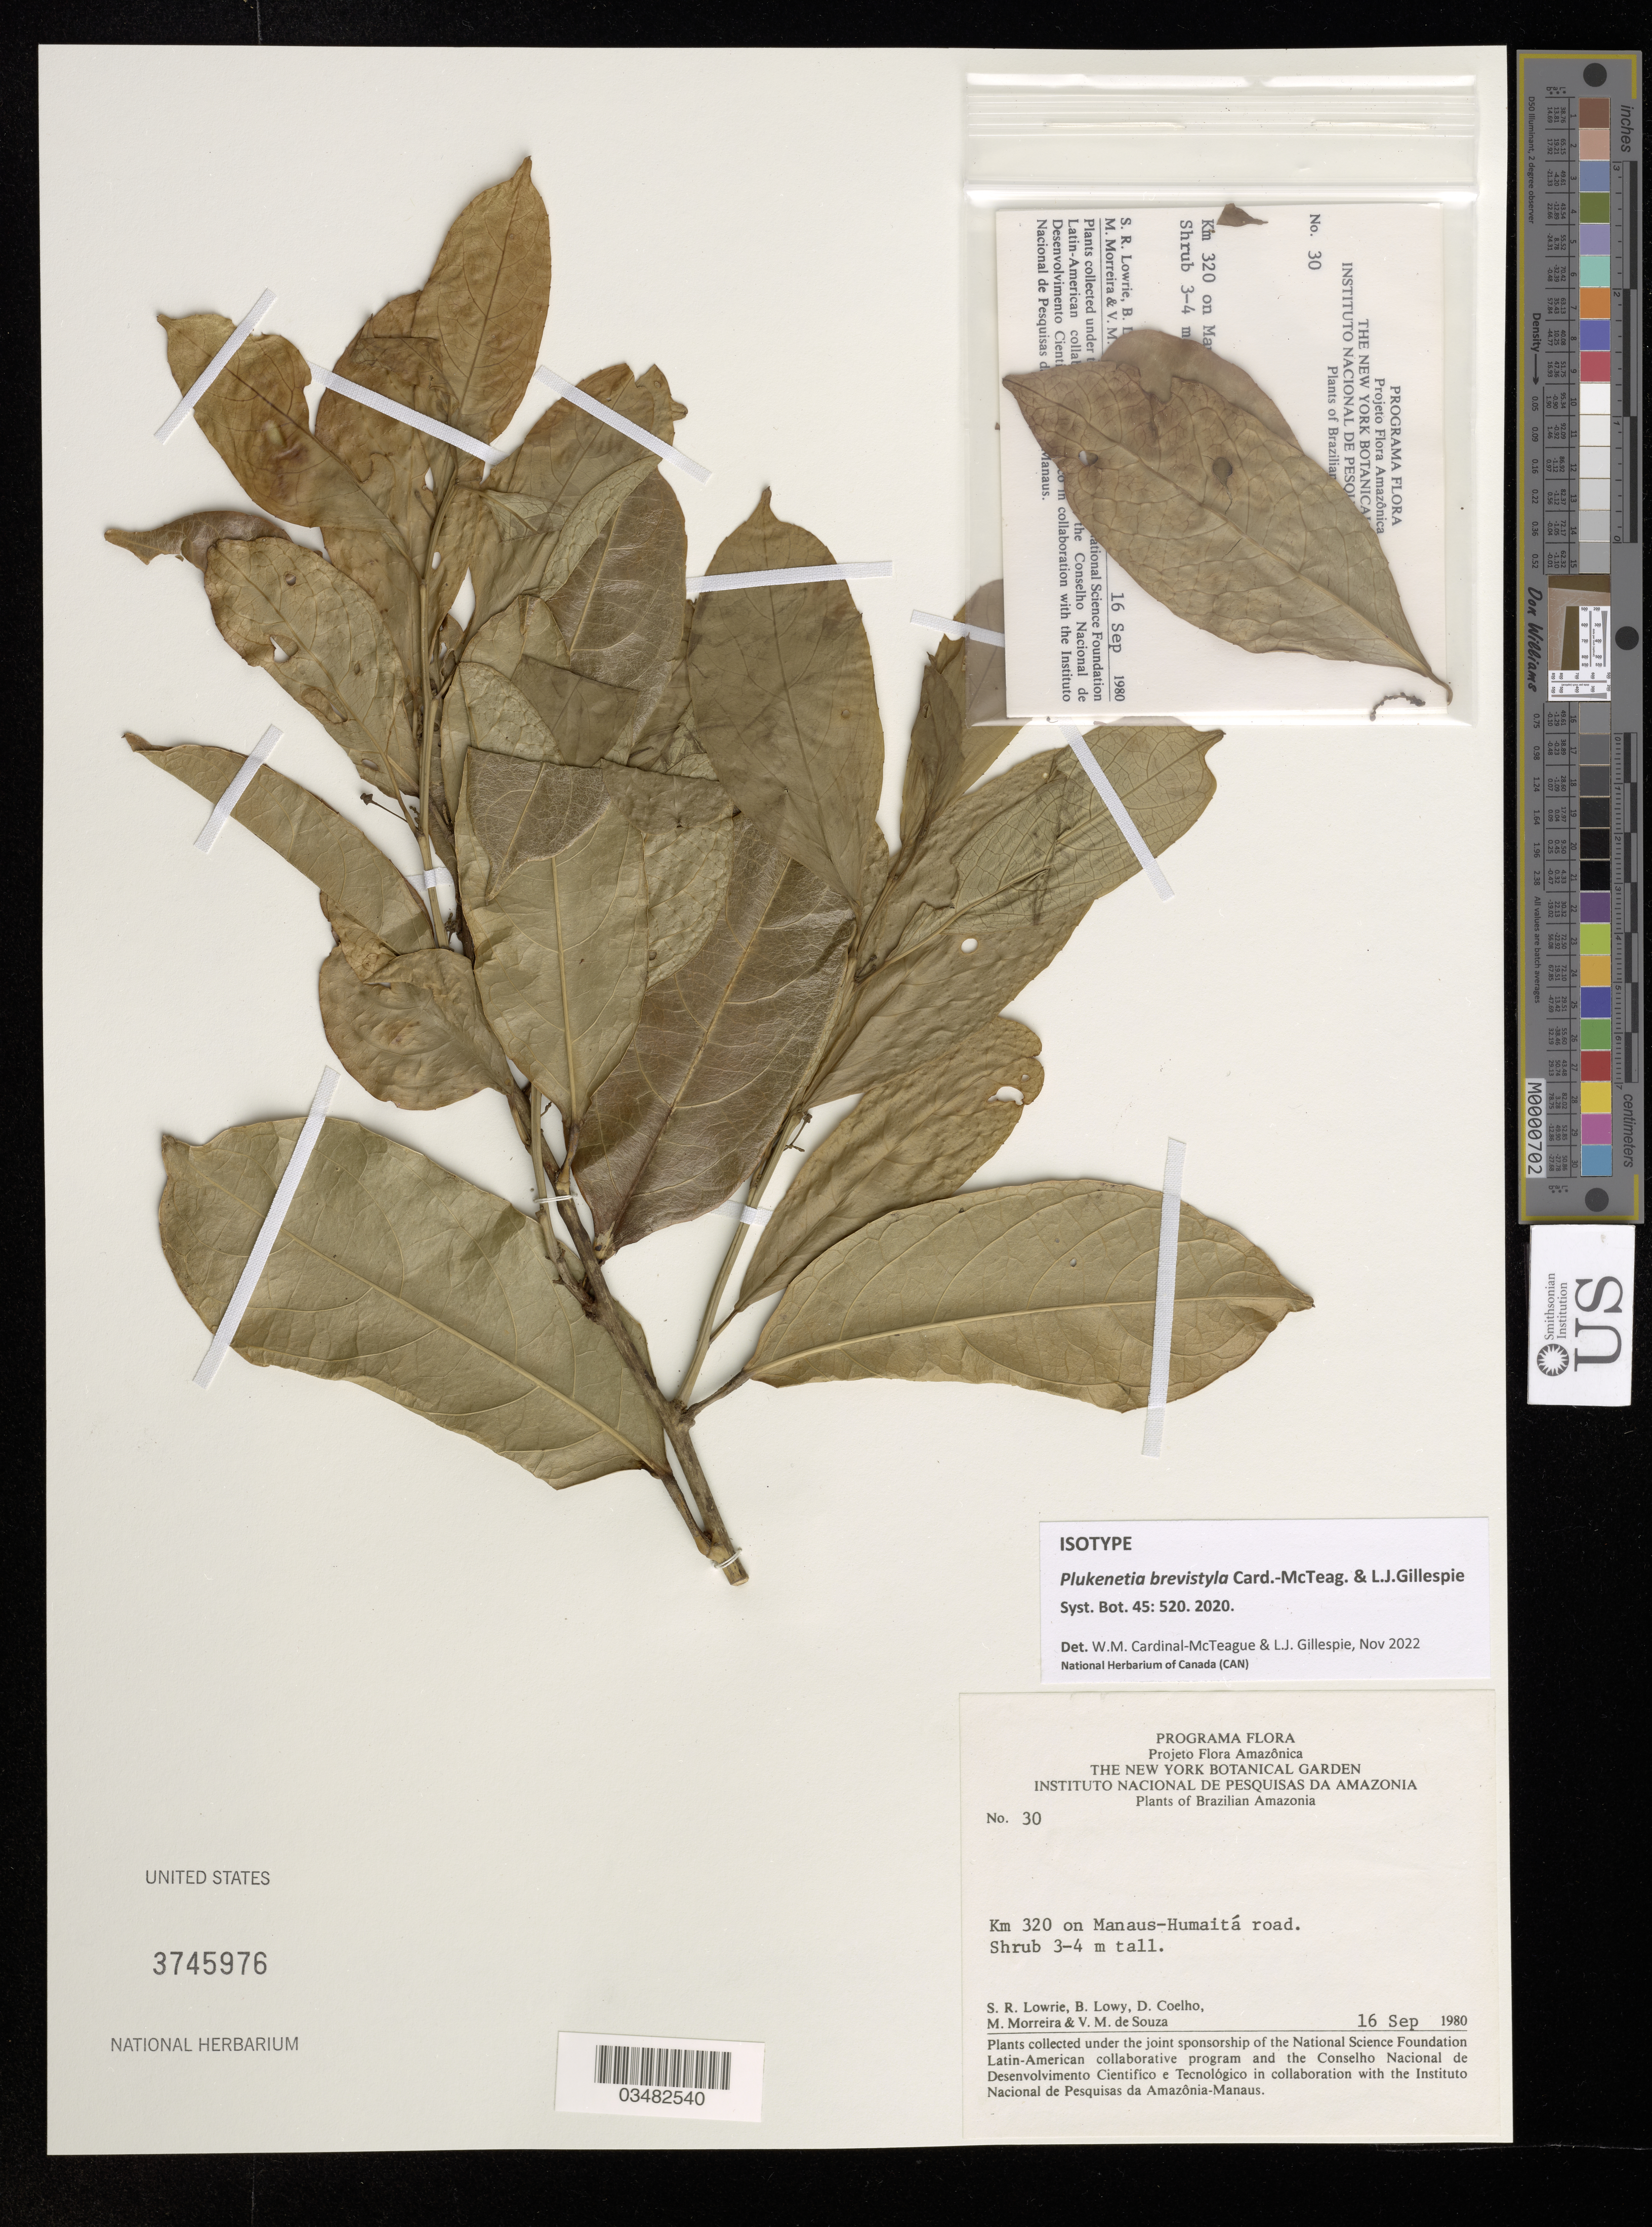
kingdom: Plantae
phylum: Tracheophyta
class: Magnoliopsida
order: Malpighiales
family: Euphorbiaceae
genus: Plukenetia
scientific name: Plukenetia brevistyla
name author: Card.-McTeag. & L.J. Gillespie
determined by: Cardinal-McTeague, Warren H.; Gillespie, L. J.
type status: Isotype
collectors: S. Lowrie, B. Lowy, D. Coelho, M. Moreira & V. Souza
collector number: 30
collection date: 1980-09-16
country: Brazil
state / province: Amazonas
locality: Km 320 on Manaus-Humaitá road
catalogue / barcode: US 3745976